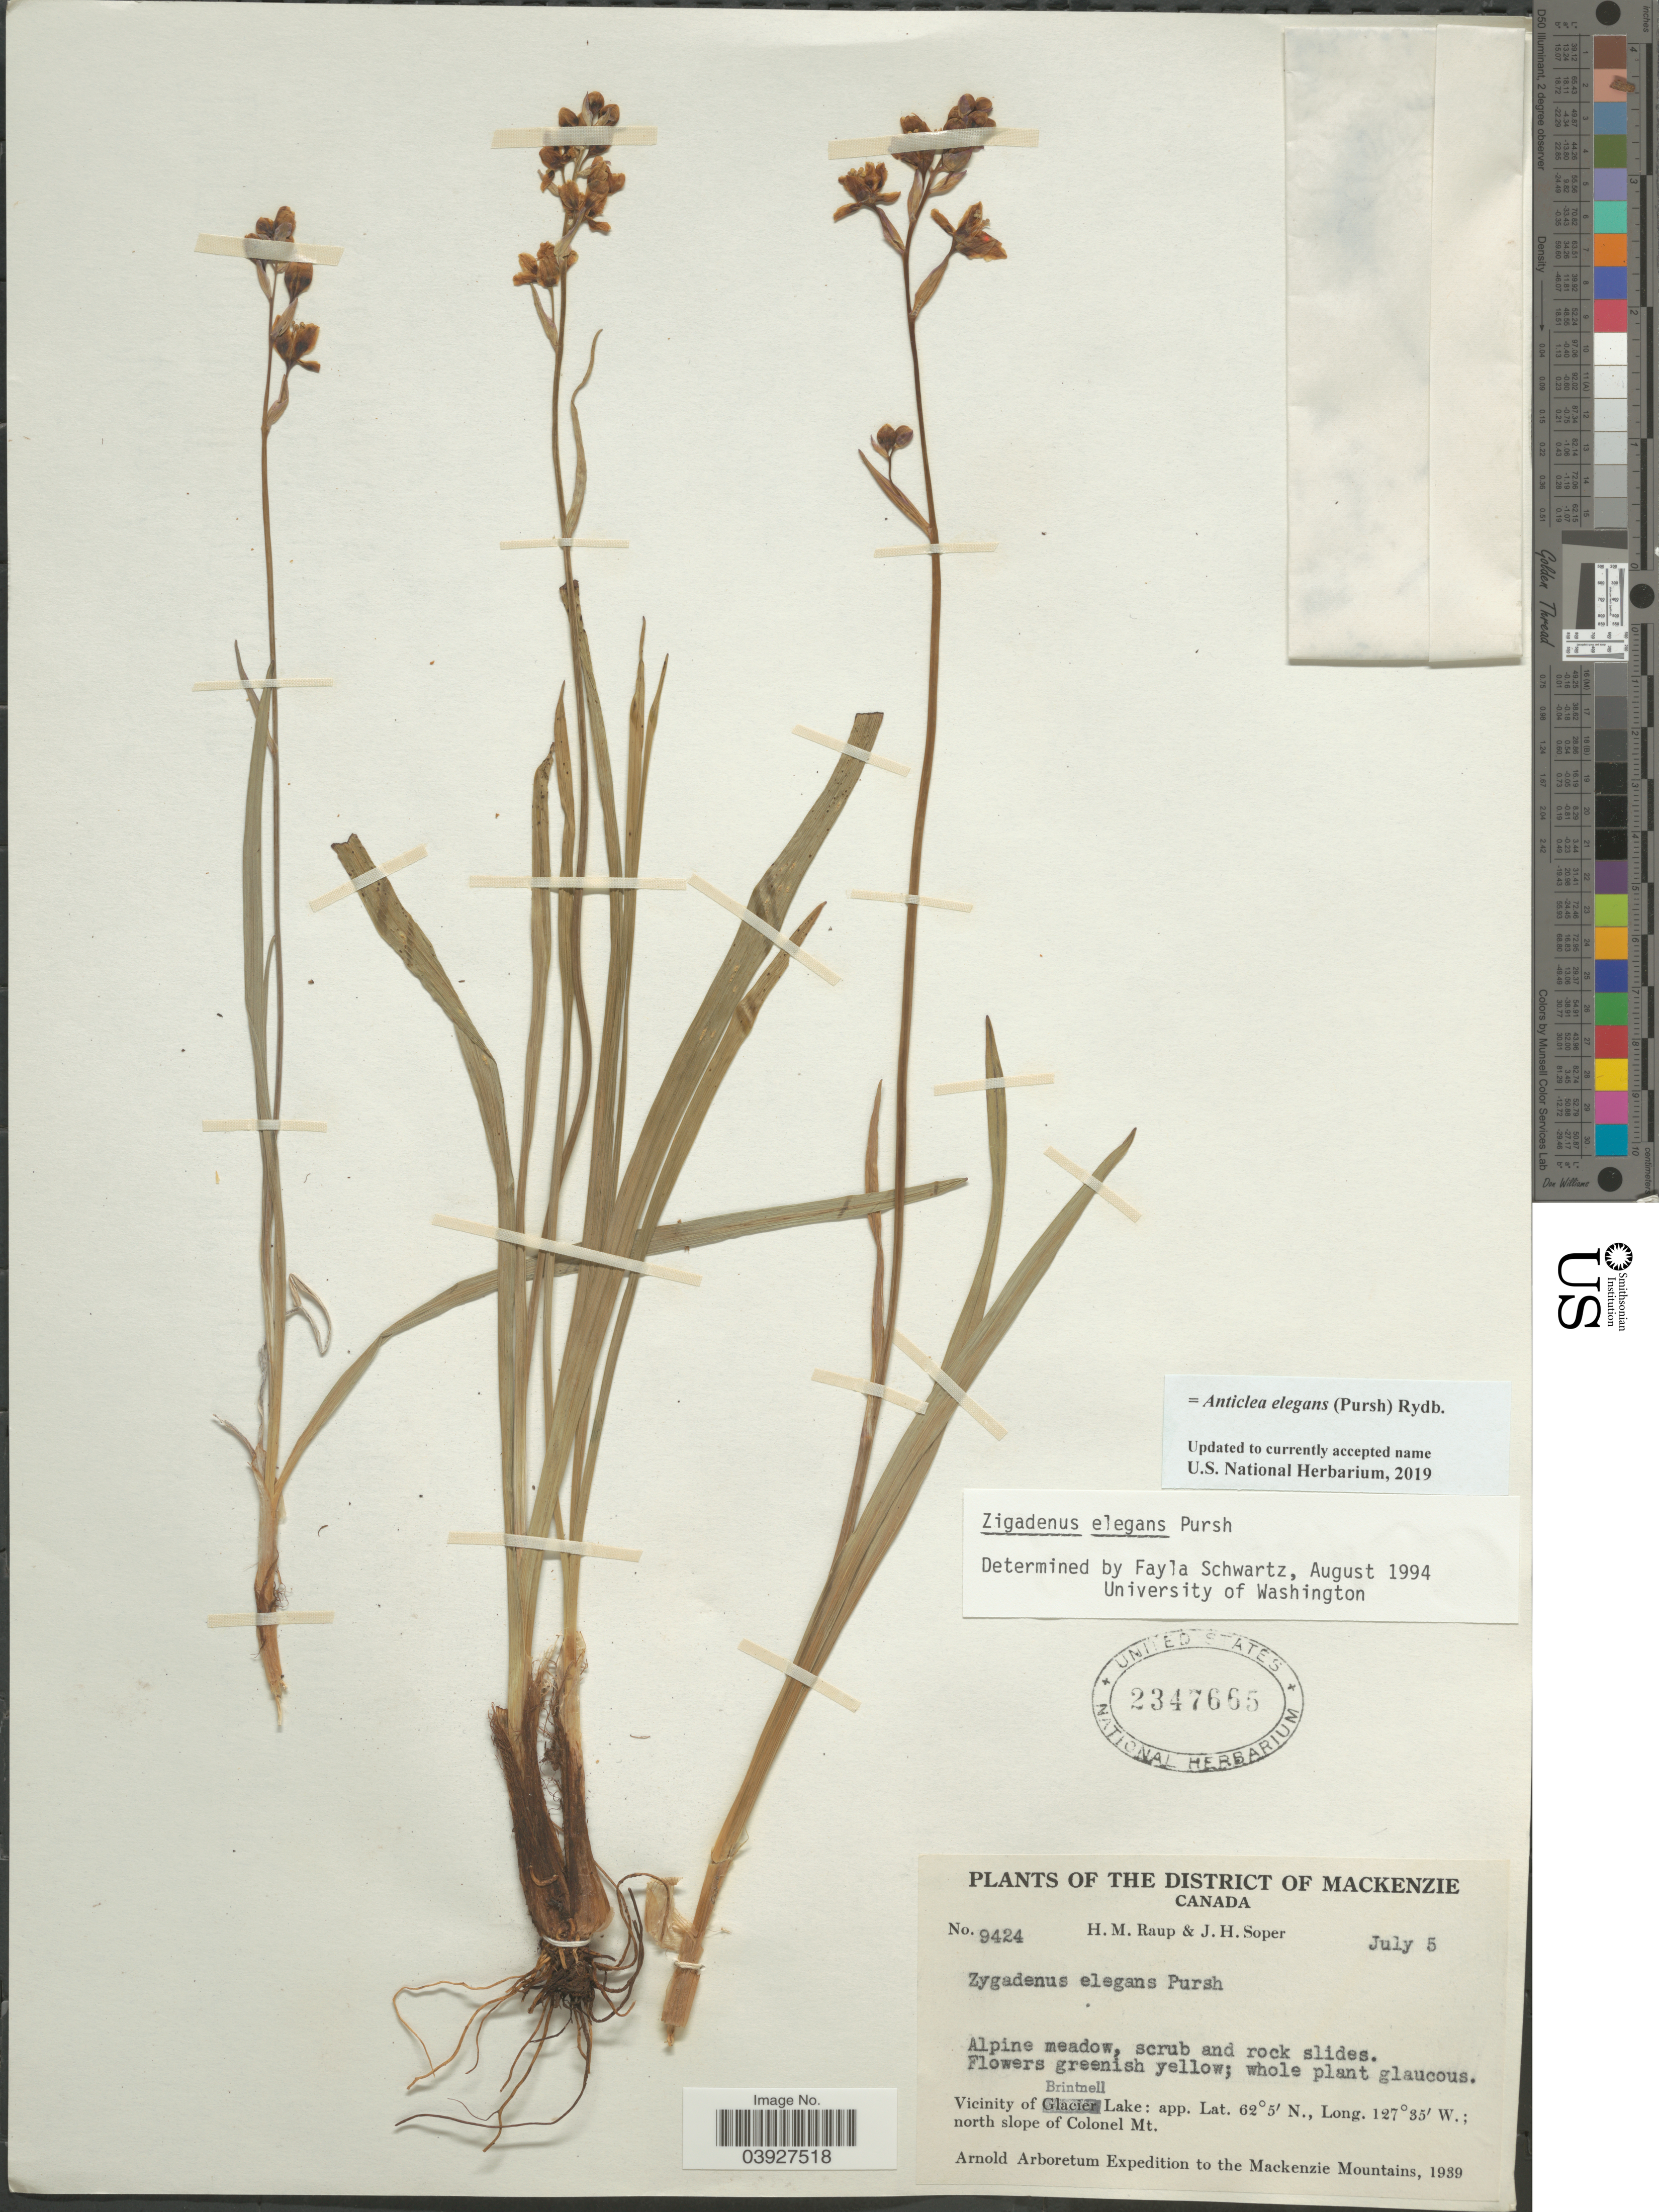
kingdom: Plantae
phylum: Tracheophyta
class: Liliopsida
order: Liliales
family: Melanthiaceae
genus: Anticlea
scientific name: Anticlea elegans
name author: (Pursh) Rydb.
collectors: H. Raup & J. H. Soper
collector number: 9424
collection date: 1939-07-05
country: Canada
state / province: British Columbia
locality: District of Mackenzie. Vicinity of Brintnell Lake; north slope of Colonel Mt. To the Mackenzie Mountains.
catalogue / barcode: US 2347665